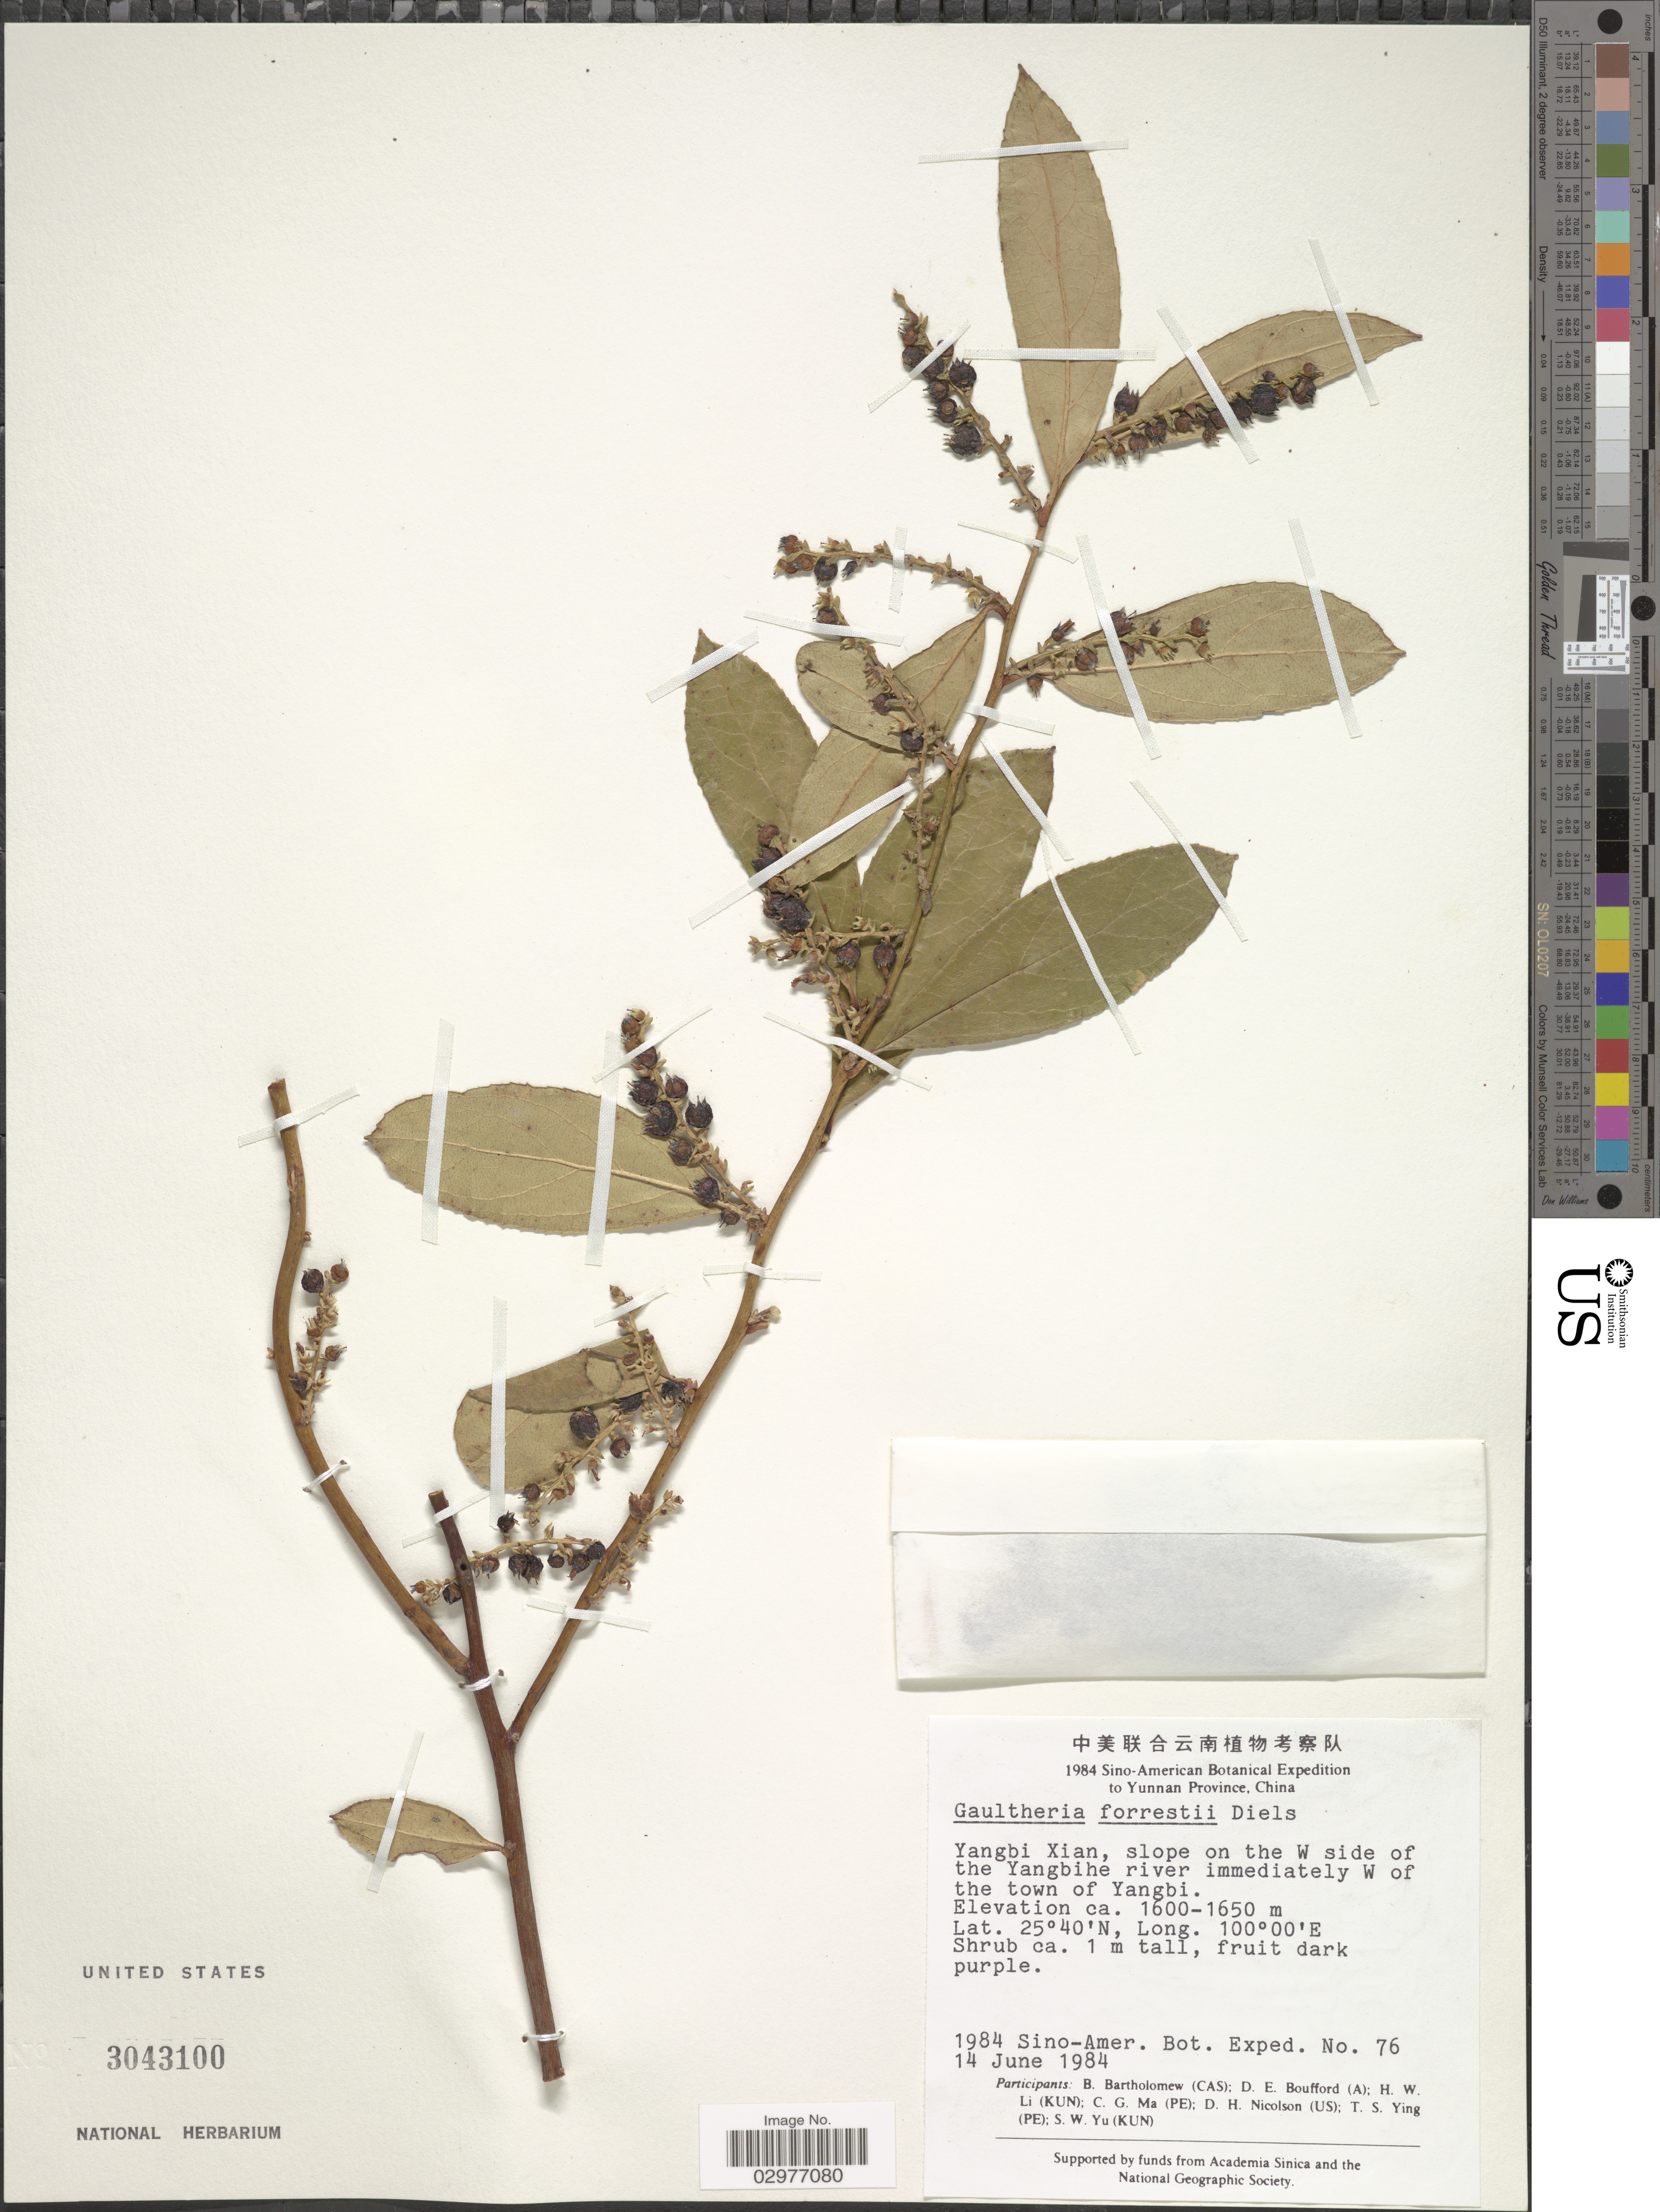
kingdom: Plantae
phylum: Tracheophyta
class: Magnoliopsida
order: Ericales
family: Ericaceae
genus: Gaultheria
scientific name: Gaultheria forrestii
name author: Diels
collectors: Sino-Amer. Bot. Exped. 1984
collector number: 76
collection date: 1984-06-14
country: China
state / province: Yunnan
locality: Yangbi Xian, slope on the W side of the Yangbihe river, immediately W of the town of Yangbi.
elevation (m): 1600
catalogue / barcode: US 3043100